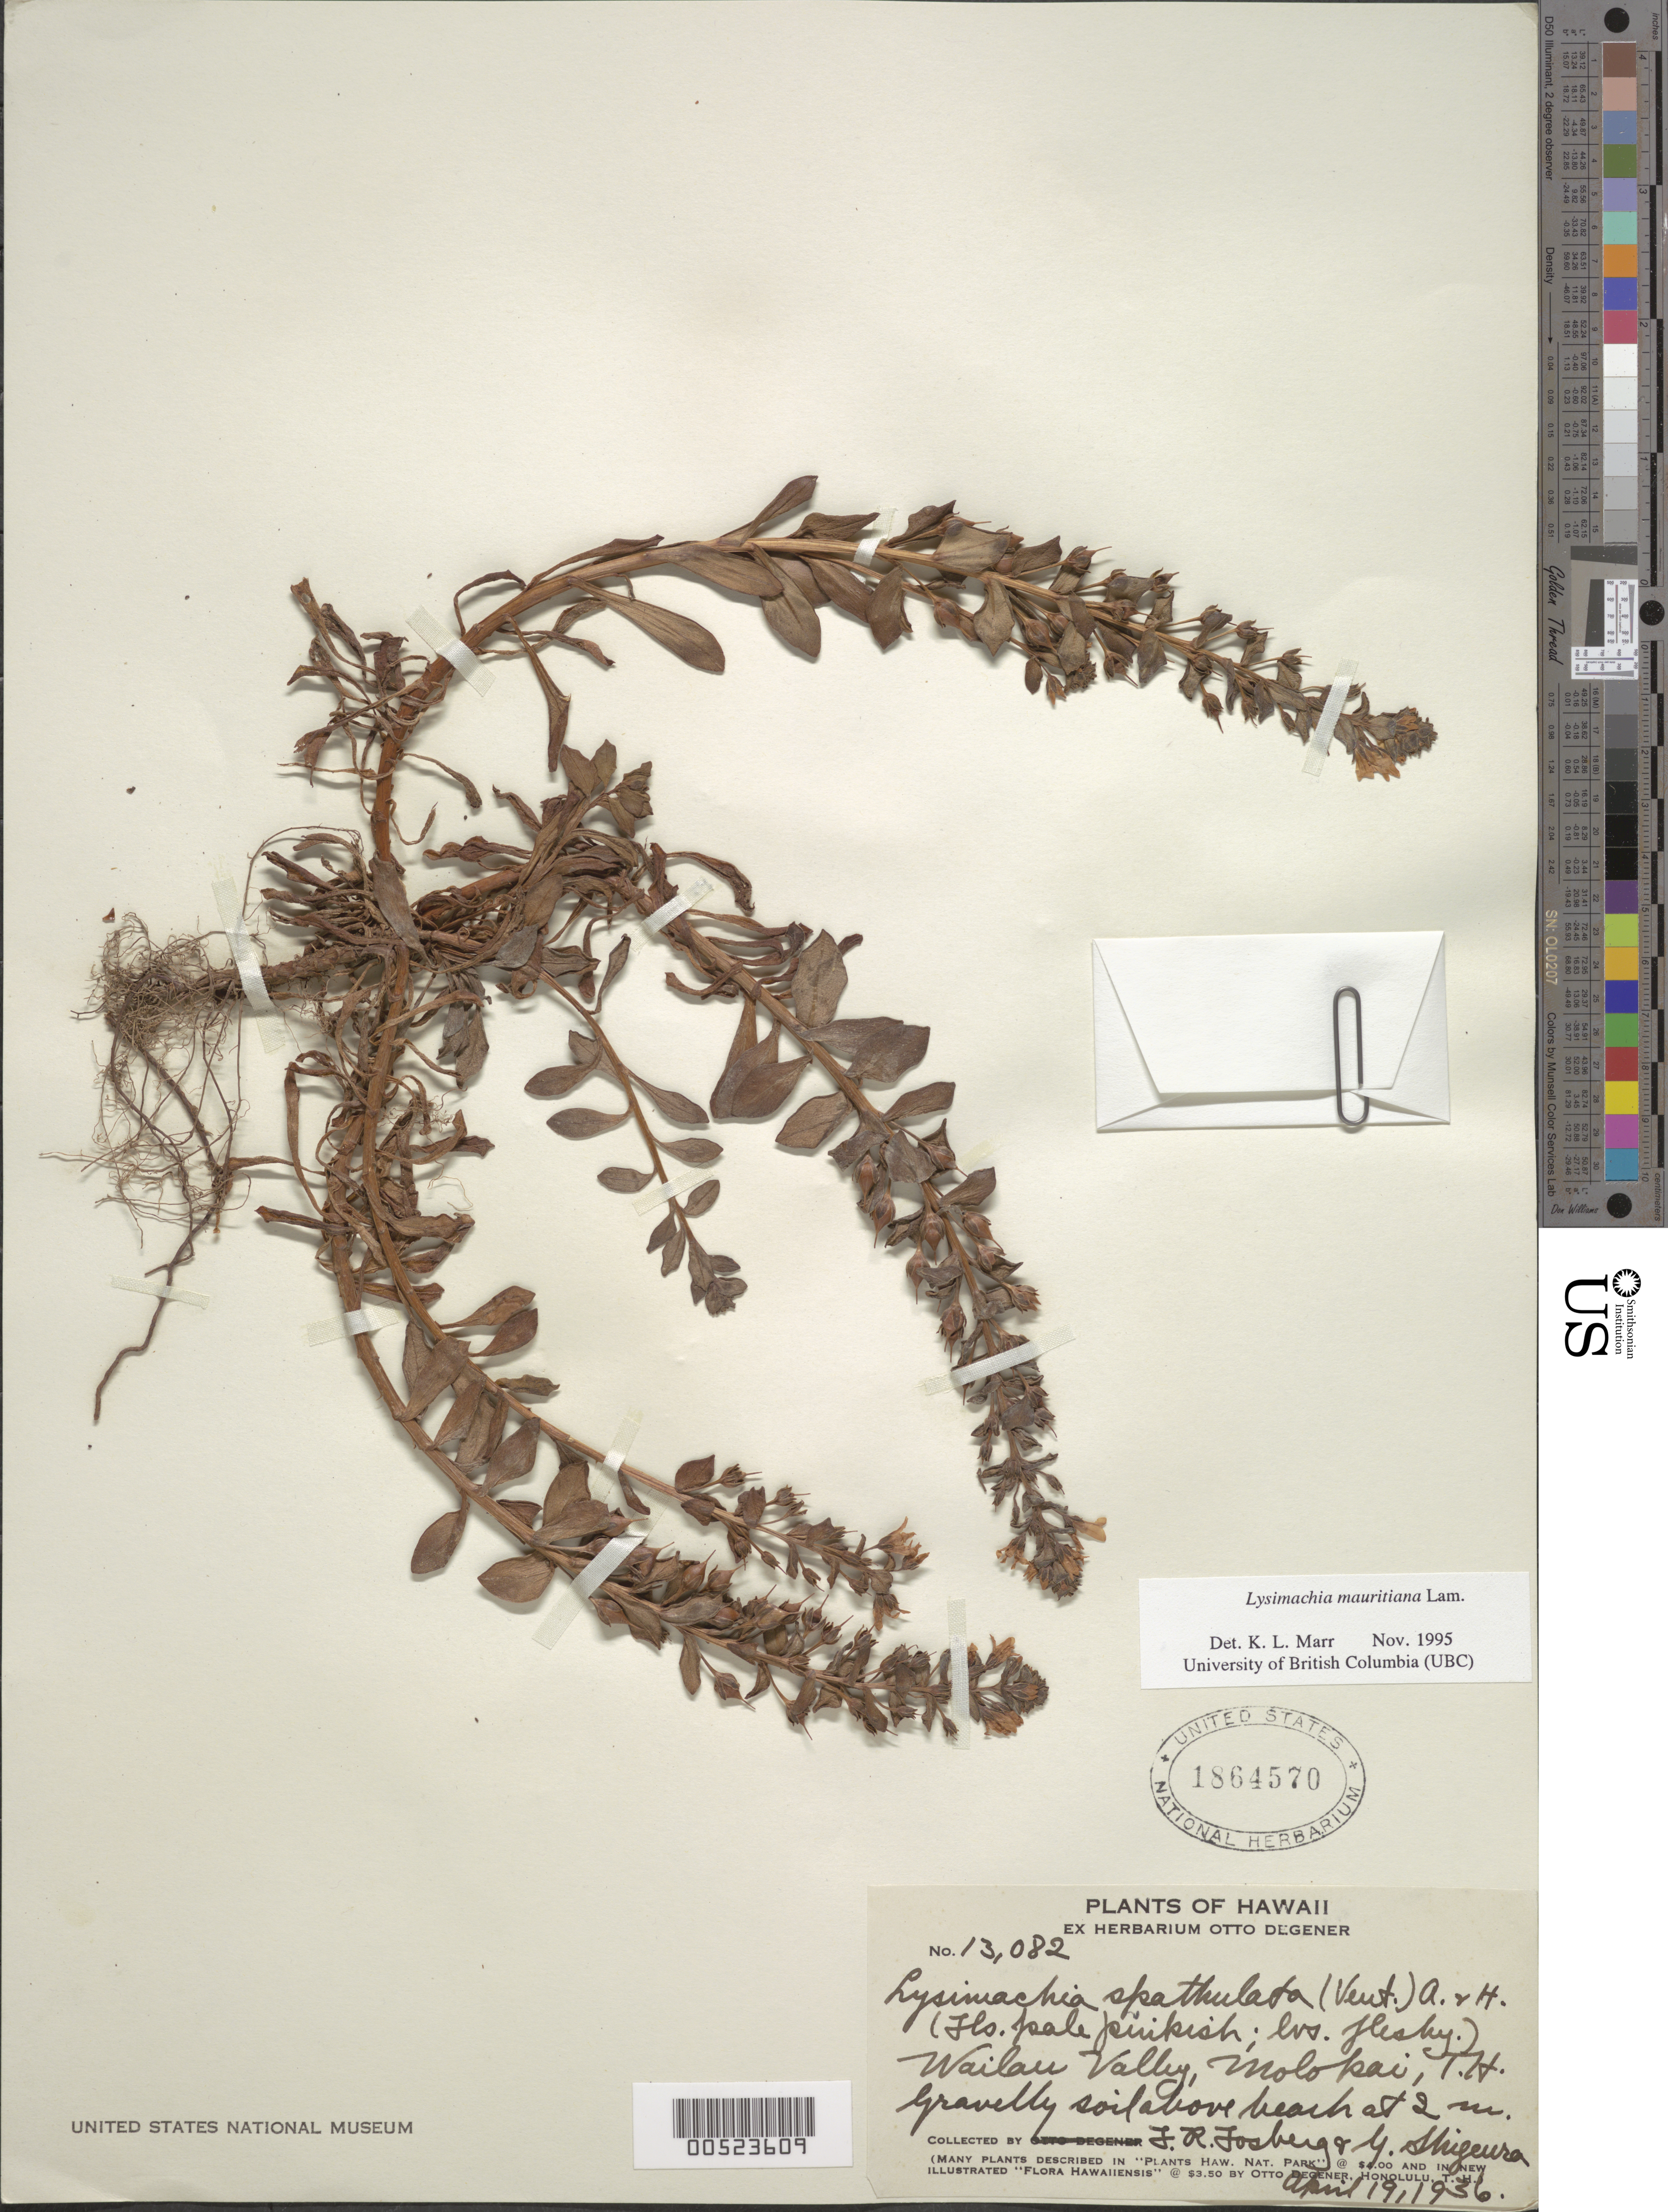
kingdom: Plantae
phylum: Tracheophyta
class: Magnoliopsida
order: Ericales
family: Primulaceae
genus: Lysimachia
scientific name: Lysimachia mauritiana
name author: Lam.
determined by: Marr, K. L.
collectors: F. R. Fosberg & Y. Shigeura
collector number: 13082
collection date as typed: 19 Apr 1936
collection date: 1936-04-19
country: United States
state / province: Hawaii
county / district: Maui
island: Moloka'i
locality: Wailau Valley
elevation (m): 2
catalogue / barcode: US 1864570